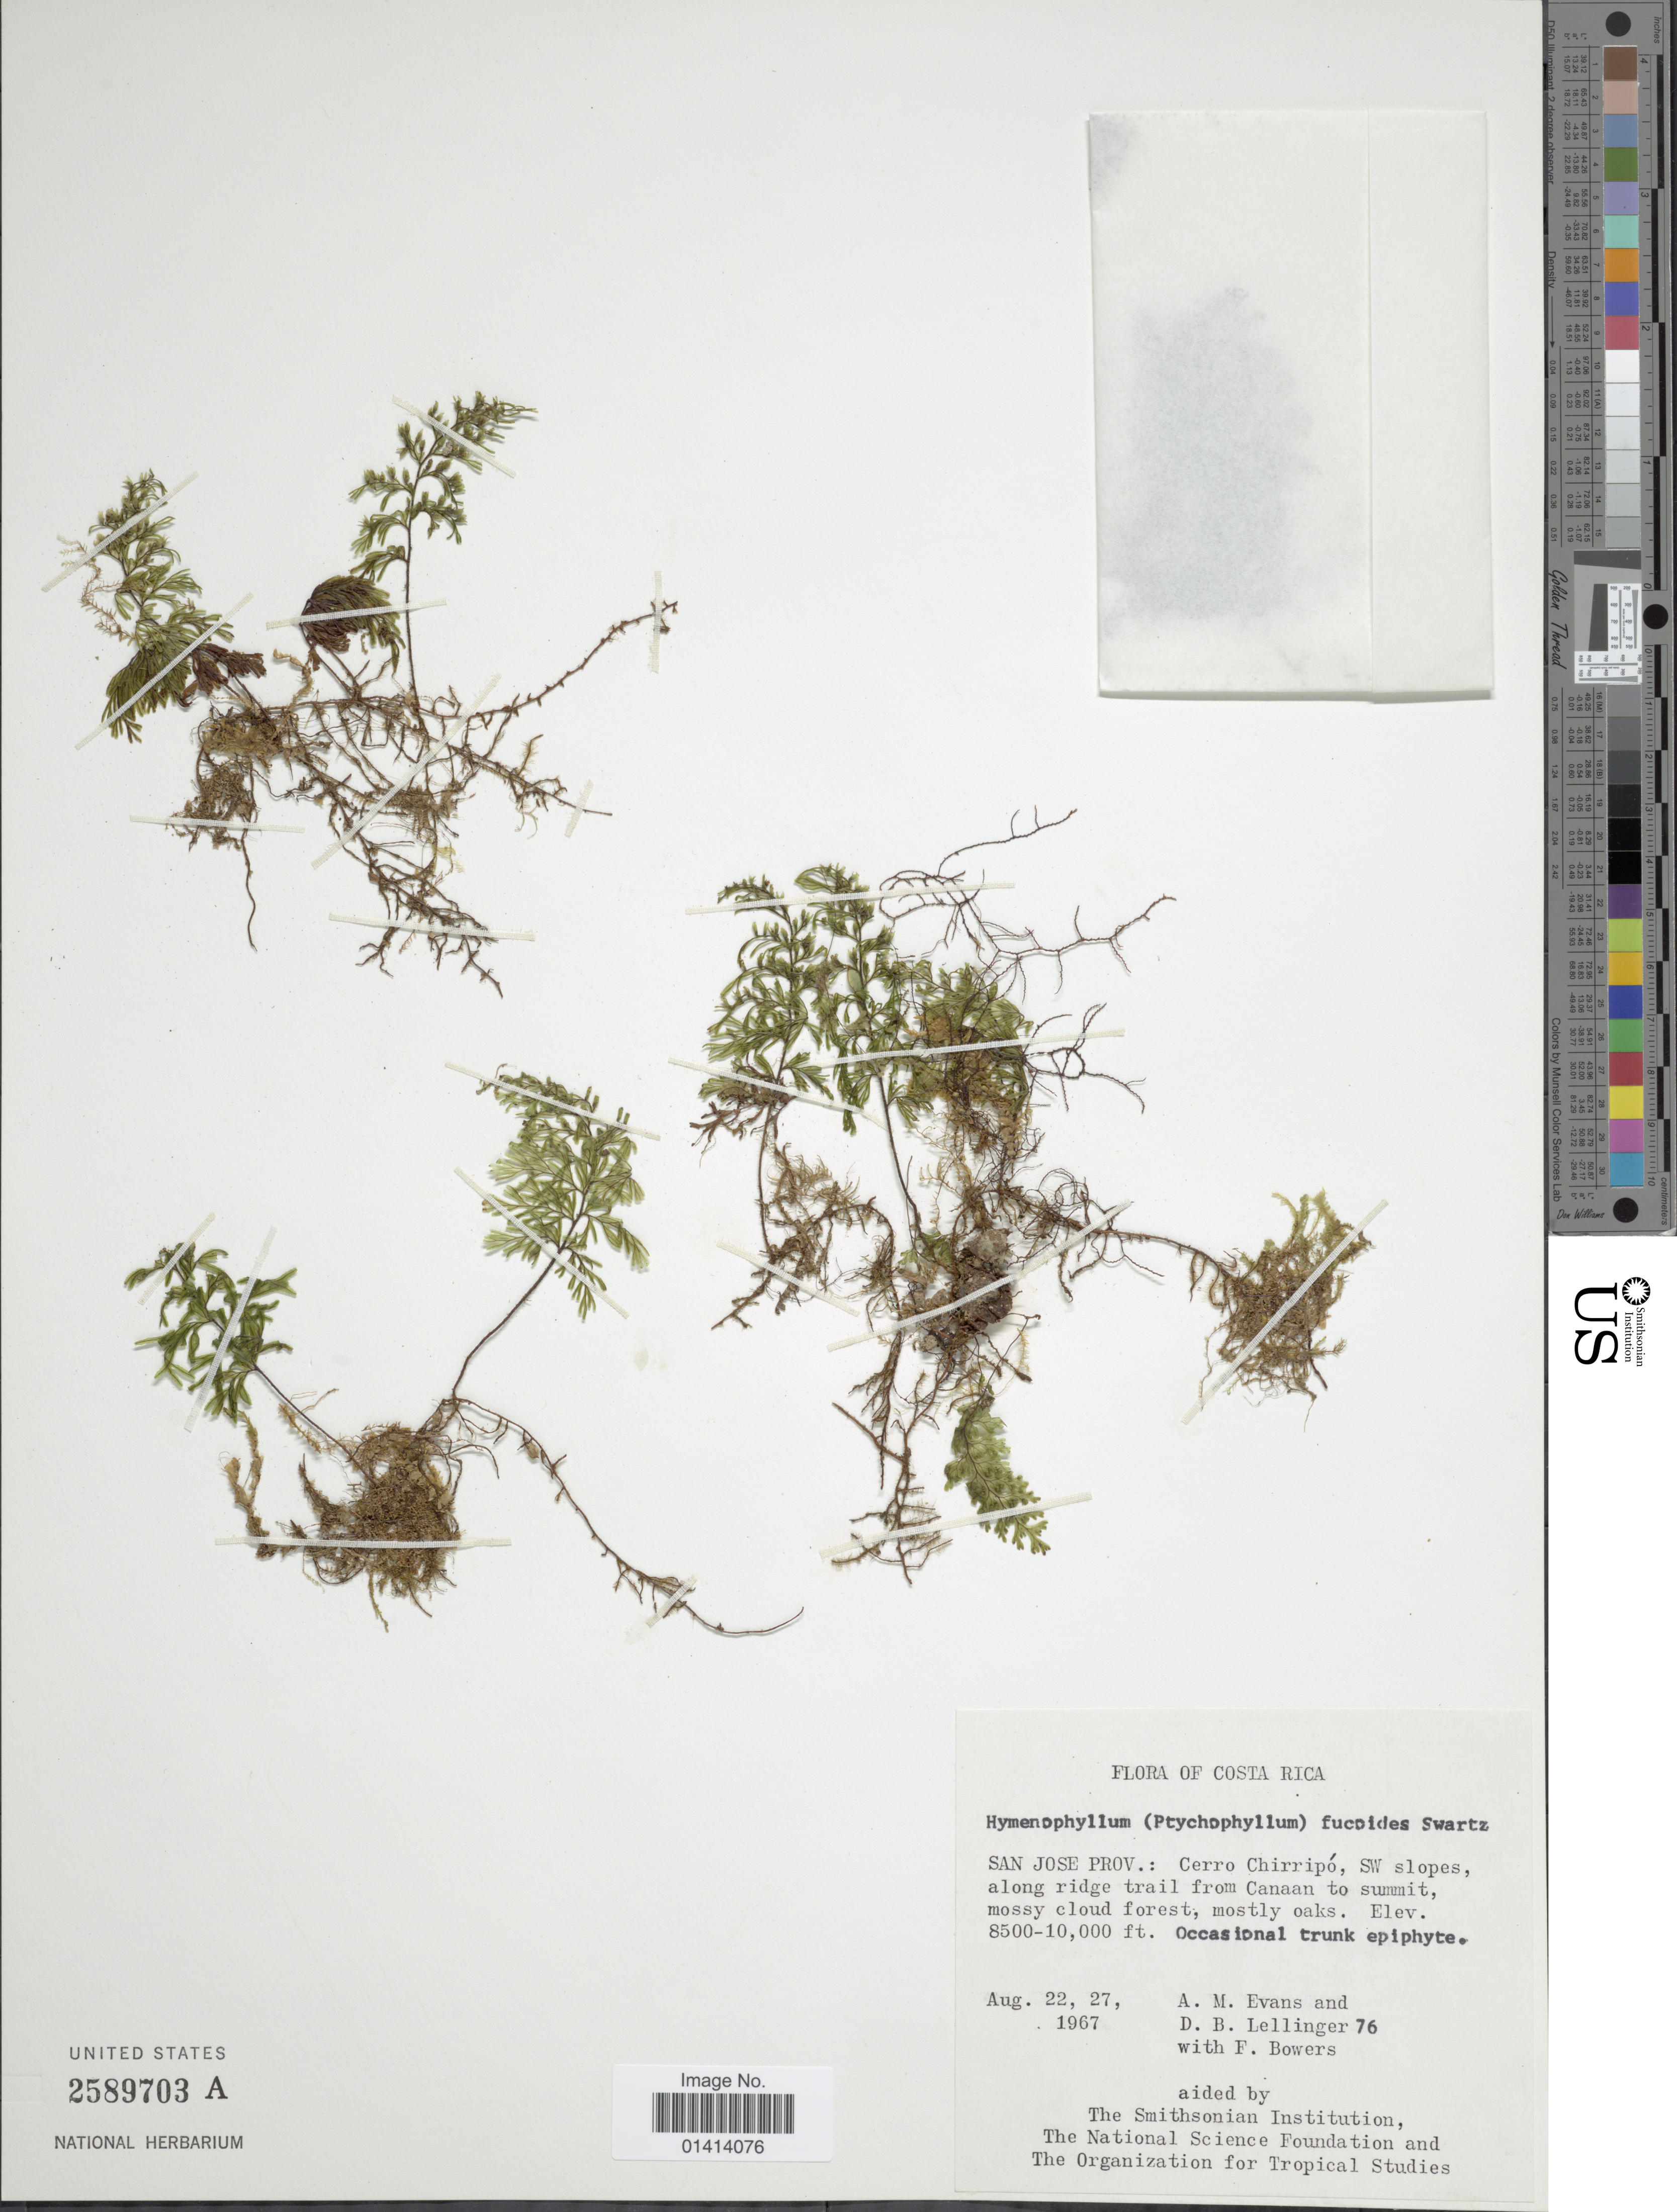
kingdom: Plantae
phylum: Tracheophyta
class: Polypodiopsida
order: Hymenophyllales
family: Hymenophyllaceae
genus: Hymenophyllum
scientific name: Hymenophyllum fucoides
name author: (Sw.) Sw.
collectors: A. M. Evans, D. B. Lellinger & F. Bowers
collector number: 76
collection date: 1967-08-22/1967-08-27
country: Costa Rica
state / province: San José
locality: Cerro Chirripó, W slopes, along ridge trail from Canaan to summit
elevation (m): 2591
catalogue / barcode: US 2589703A